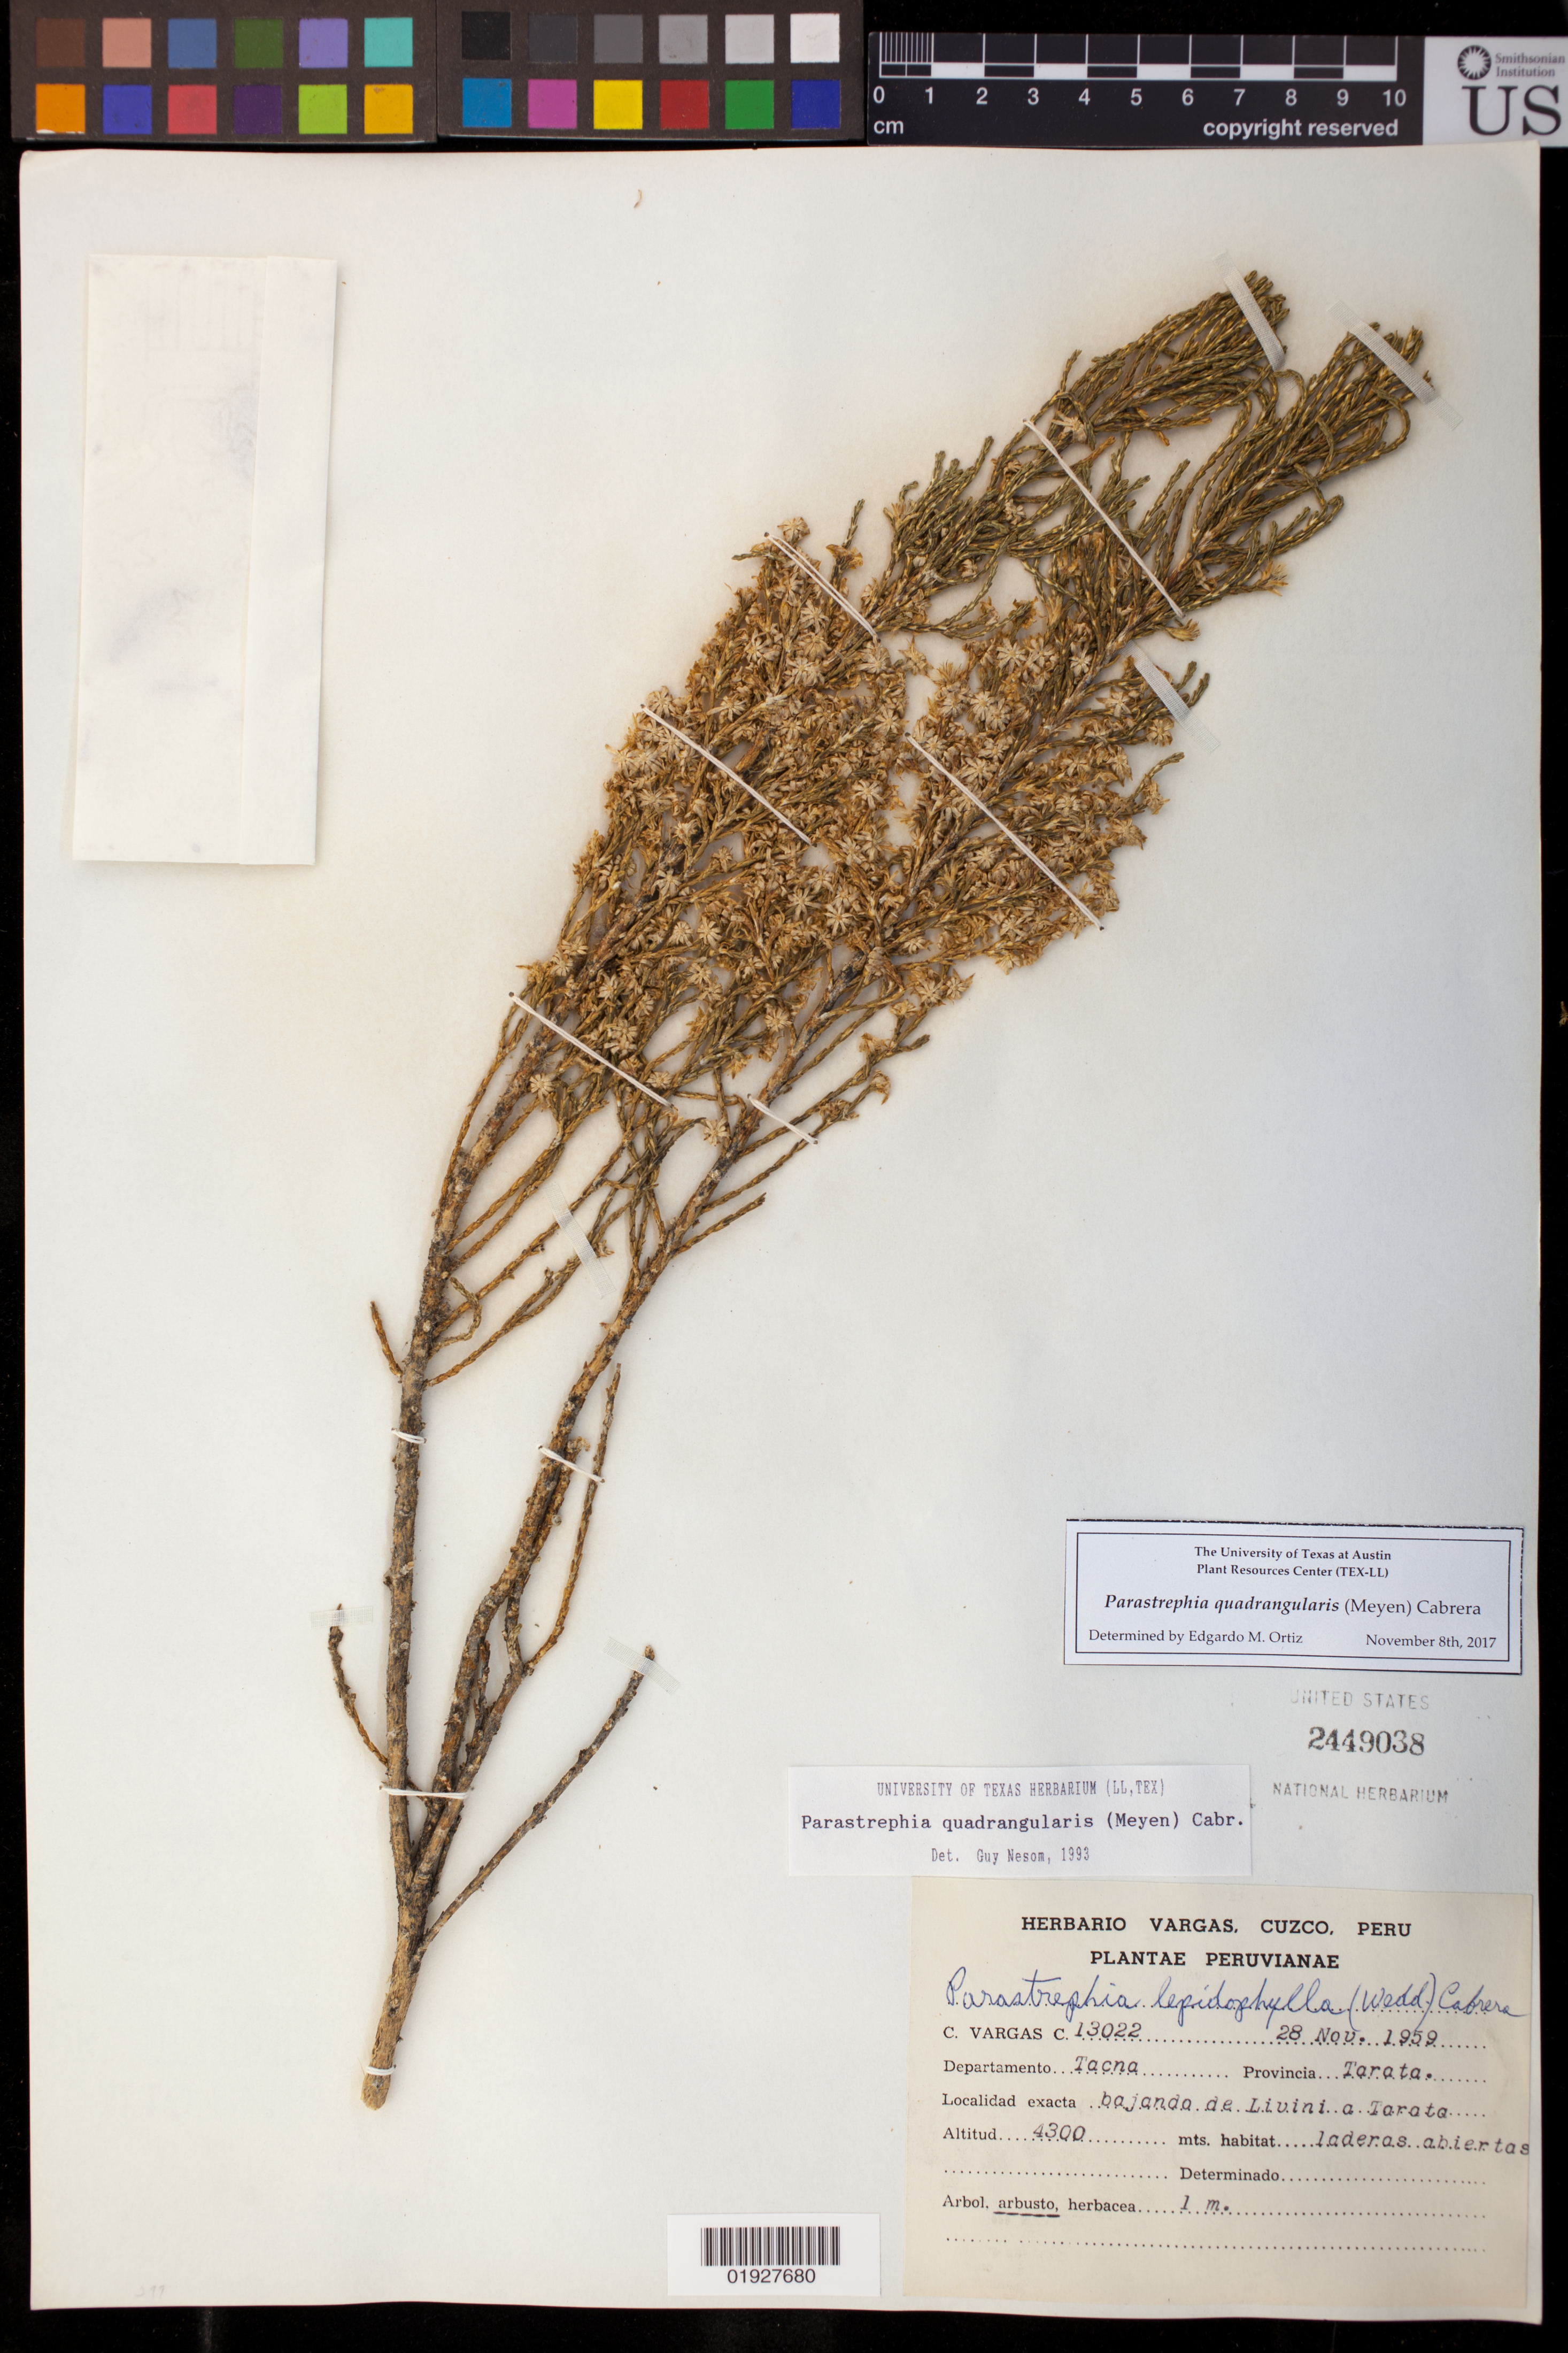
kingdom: Plantae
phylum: Tracheophyta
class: Magnoliopsida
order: Asterales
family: Asteraceae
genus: Parastrephia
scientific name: Parastrephia quadrangularis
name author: (Meyen) Cabrera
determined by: Ortiz, E. M.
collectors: C. Vargas Calderón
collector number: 13022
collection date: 1959-11-28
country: Peru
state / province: Tacna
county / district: Tarata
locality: Bajaudo de Livini a Tarata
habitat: Laderas abiertas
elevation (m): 4300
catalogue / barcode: US 2449038